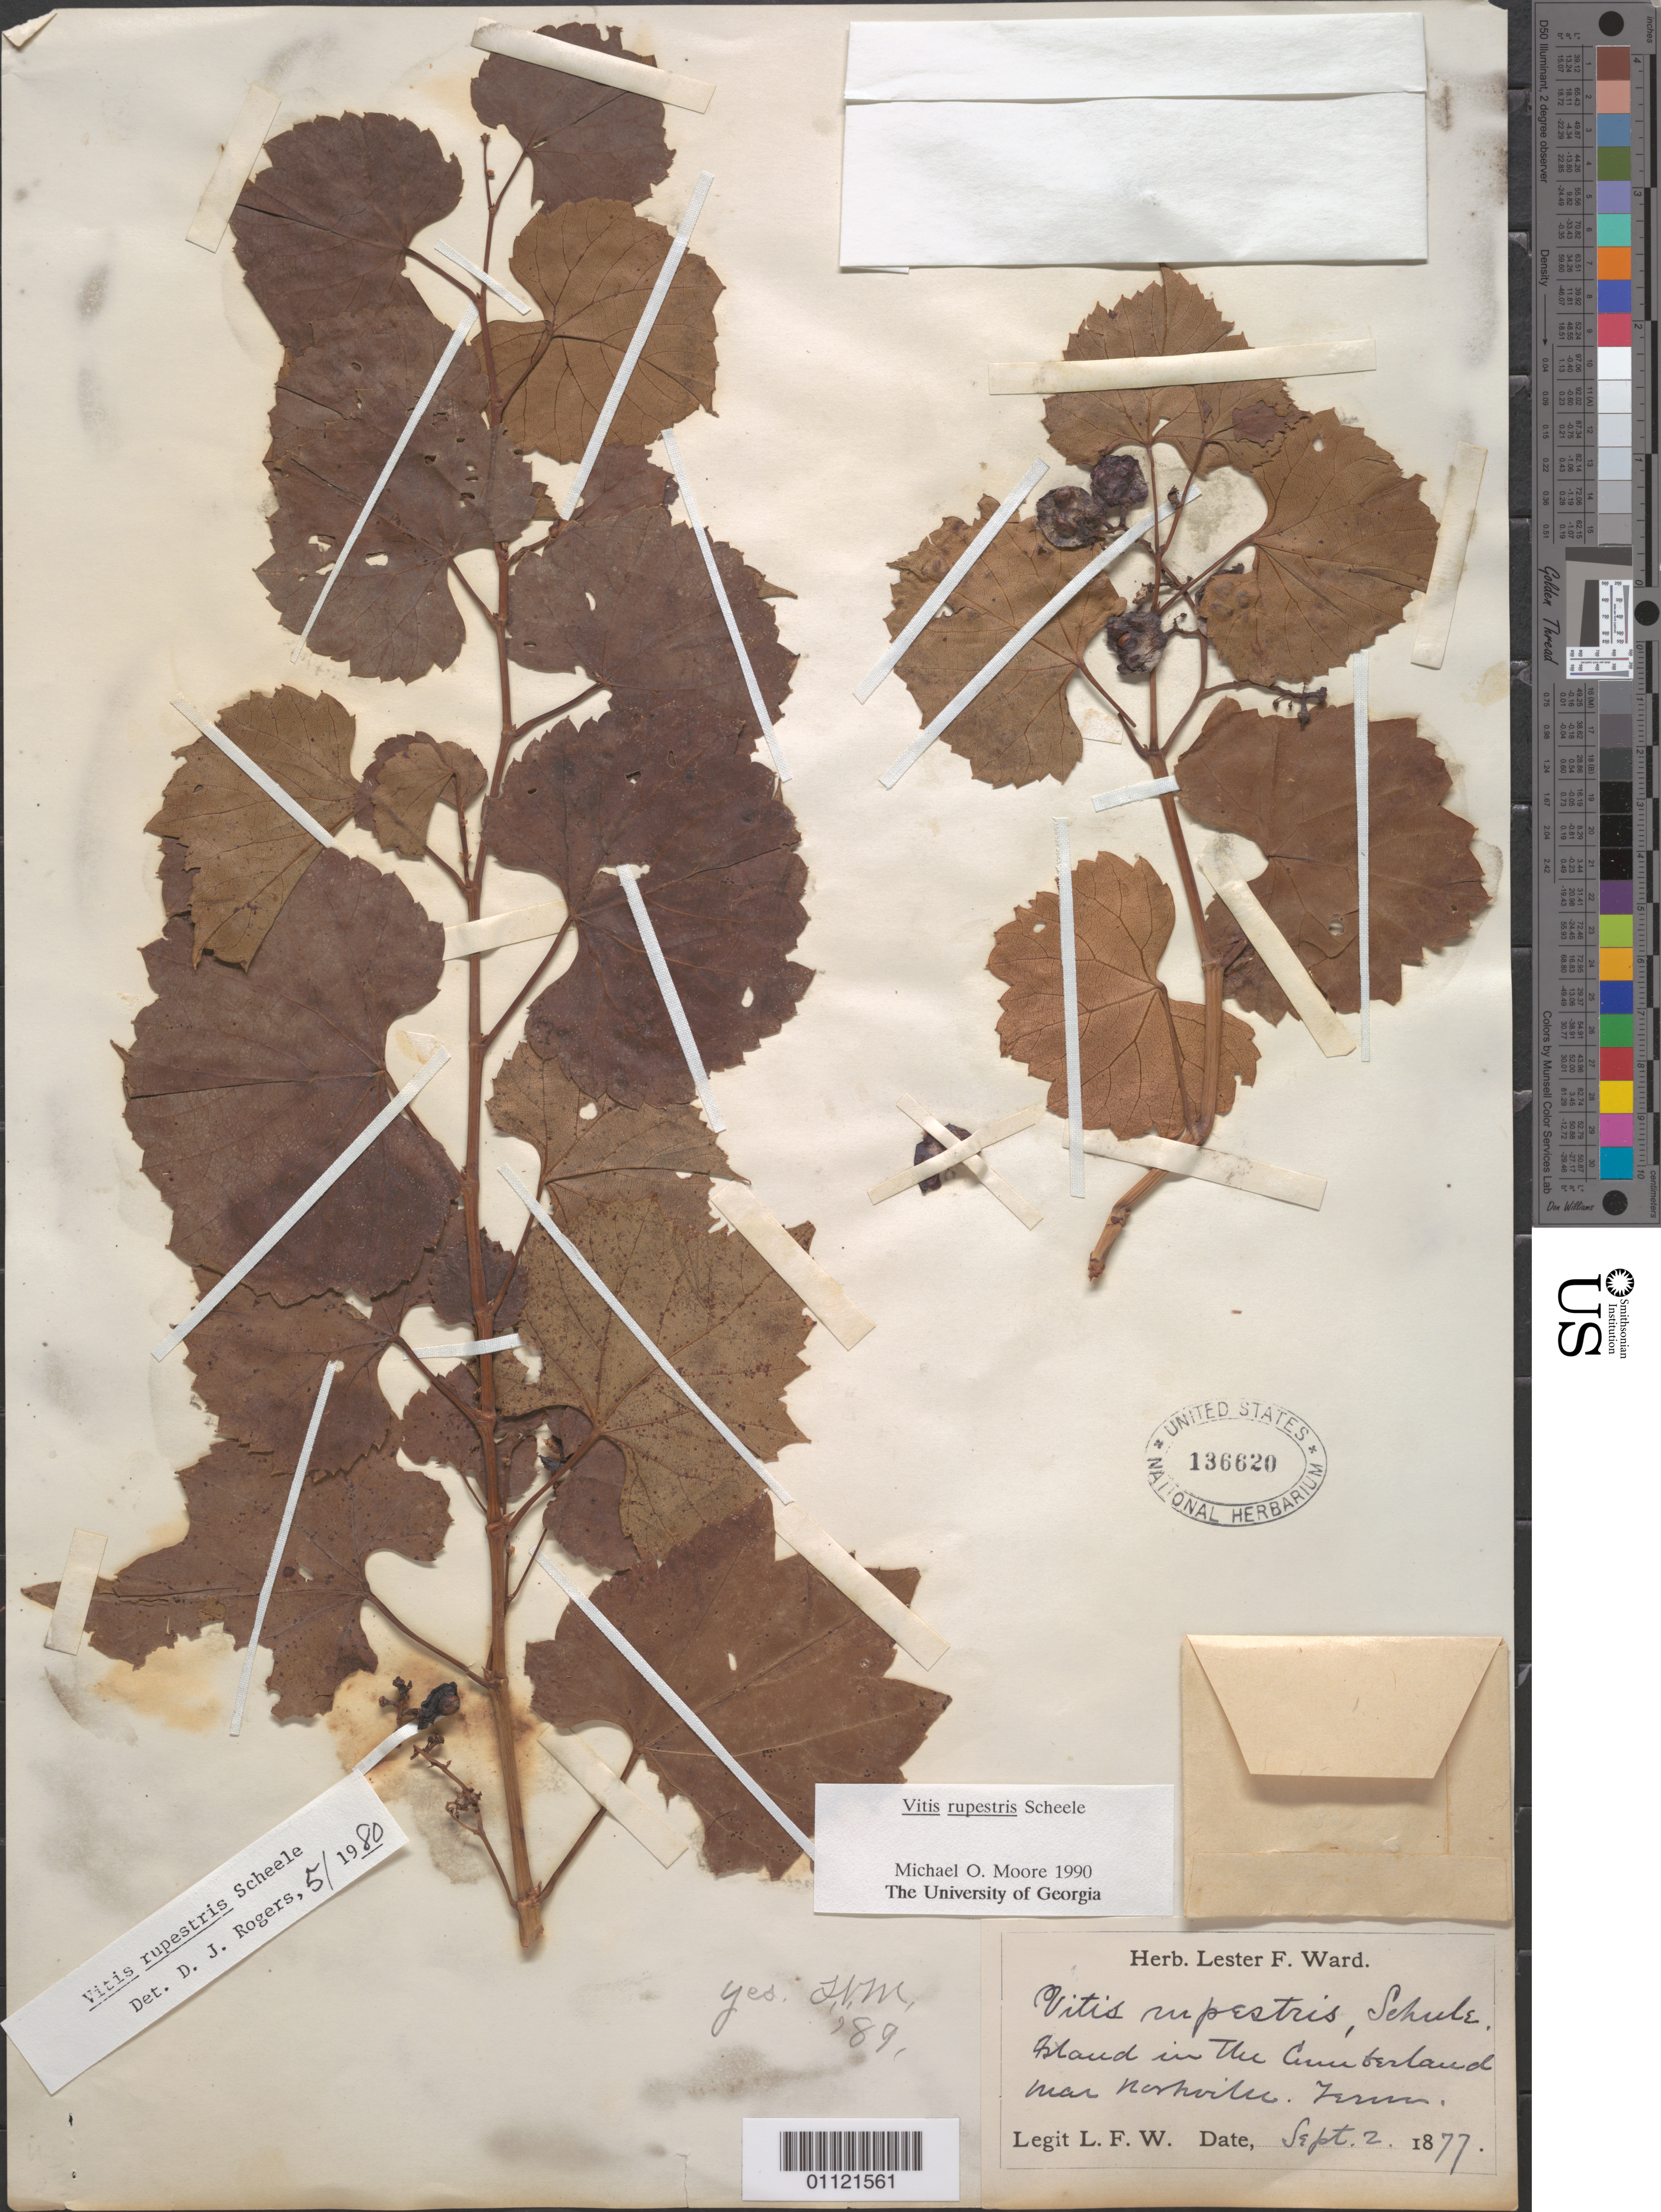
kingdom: Plantae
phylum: Tracheophyta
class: Magnoliopsida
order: Vitales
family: Vitaceae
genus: Vitis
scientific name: Vitis rupestris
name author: Scheele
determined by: Moore, M. O.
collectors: L. F. Ward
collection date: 1877-09-02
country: United States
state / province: Tennessee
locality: near Nashville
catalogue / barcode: US 136620